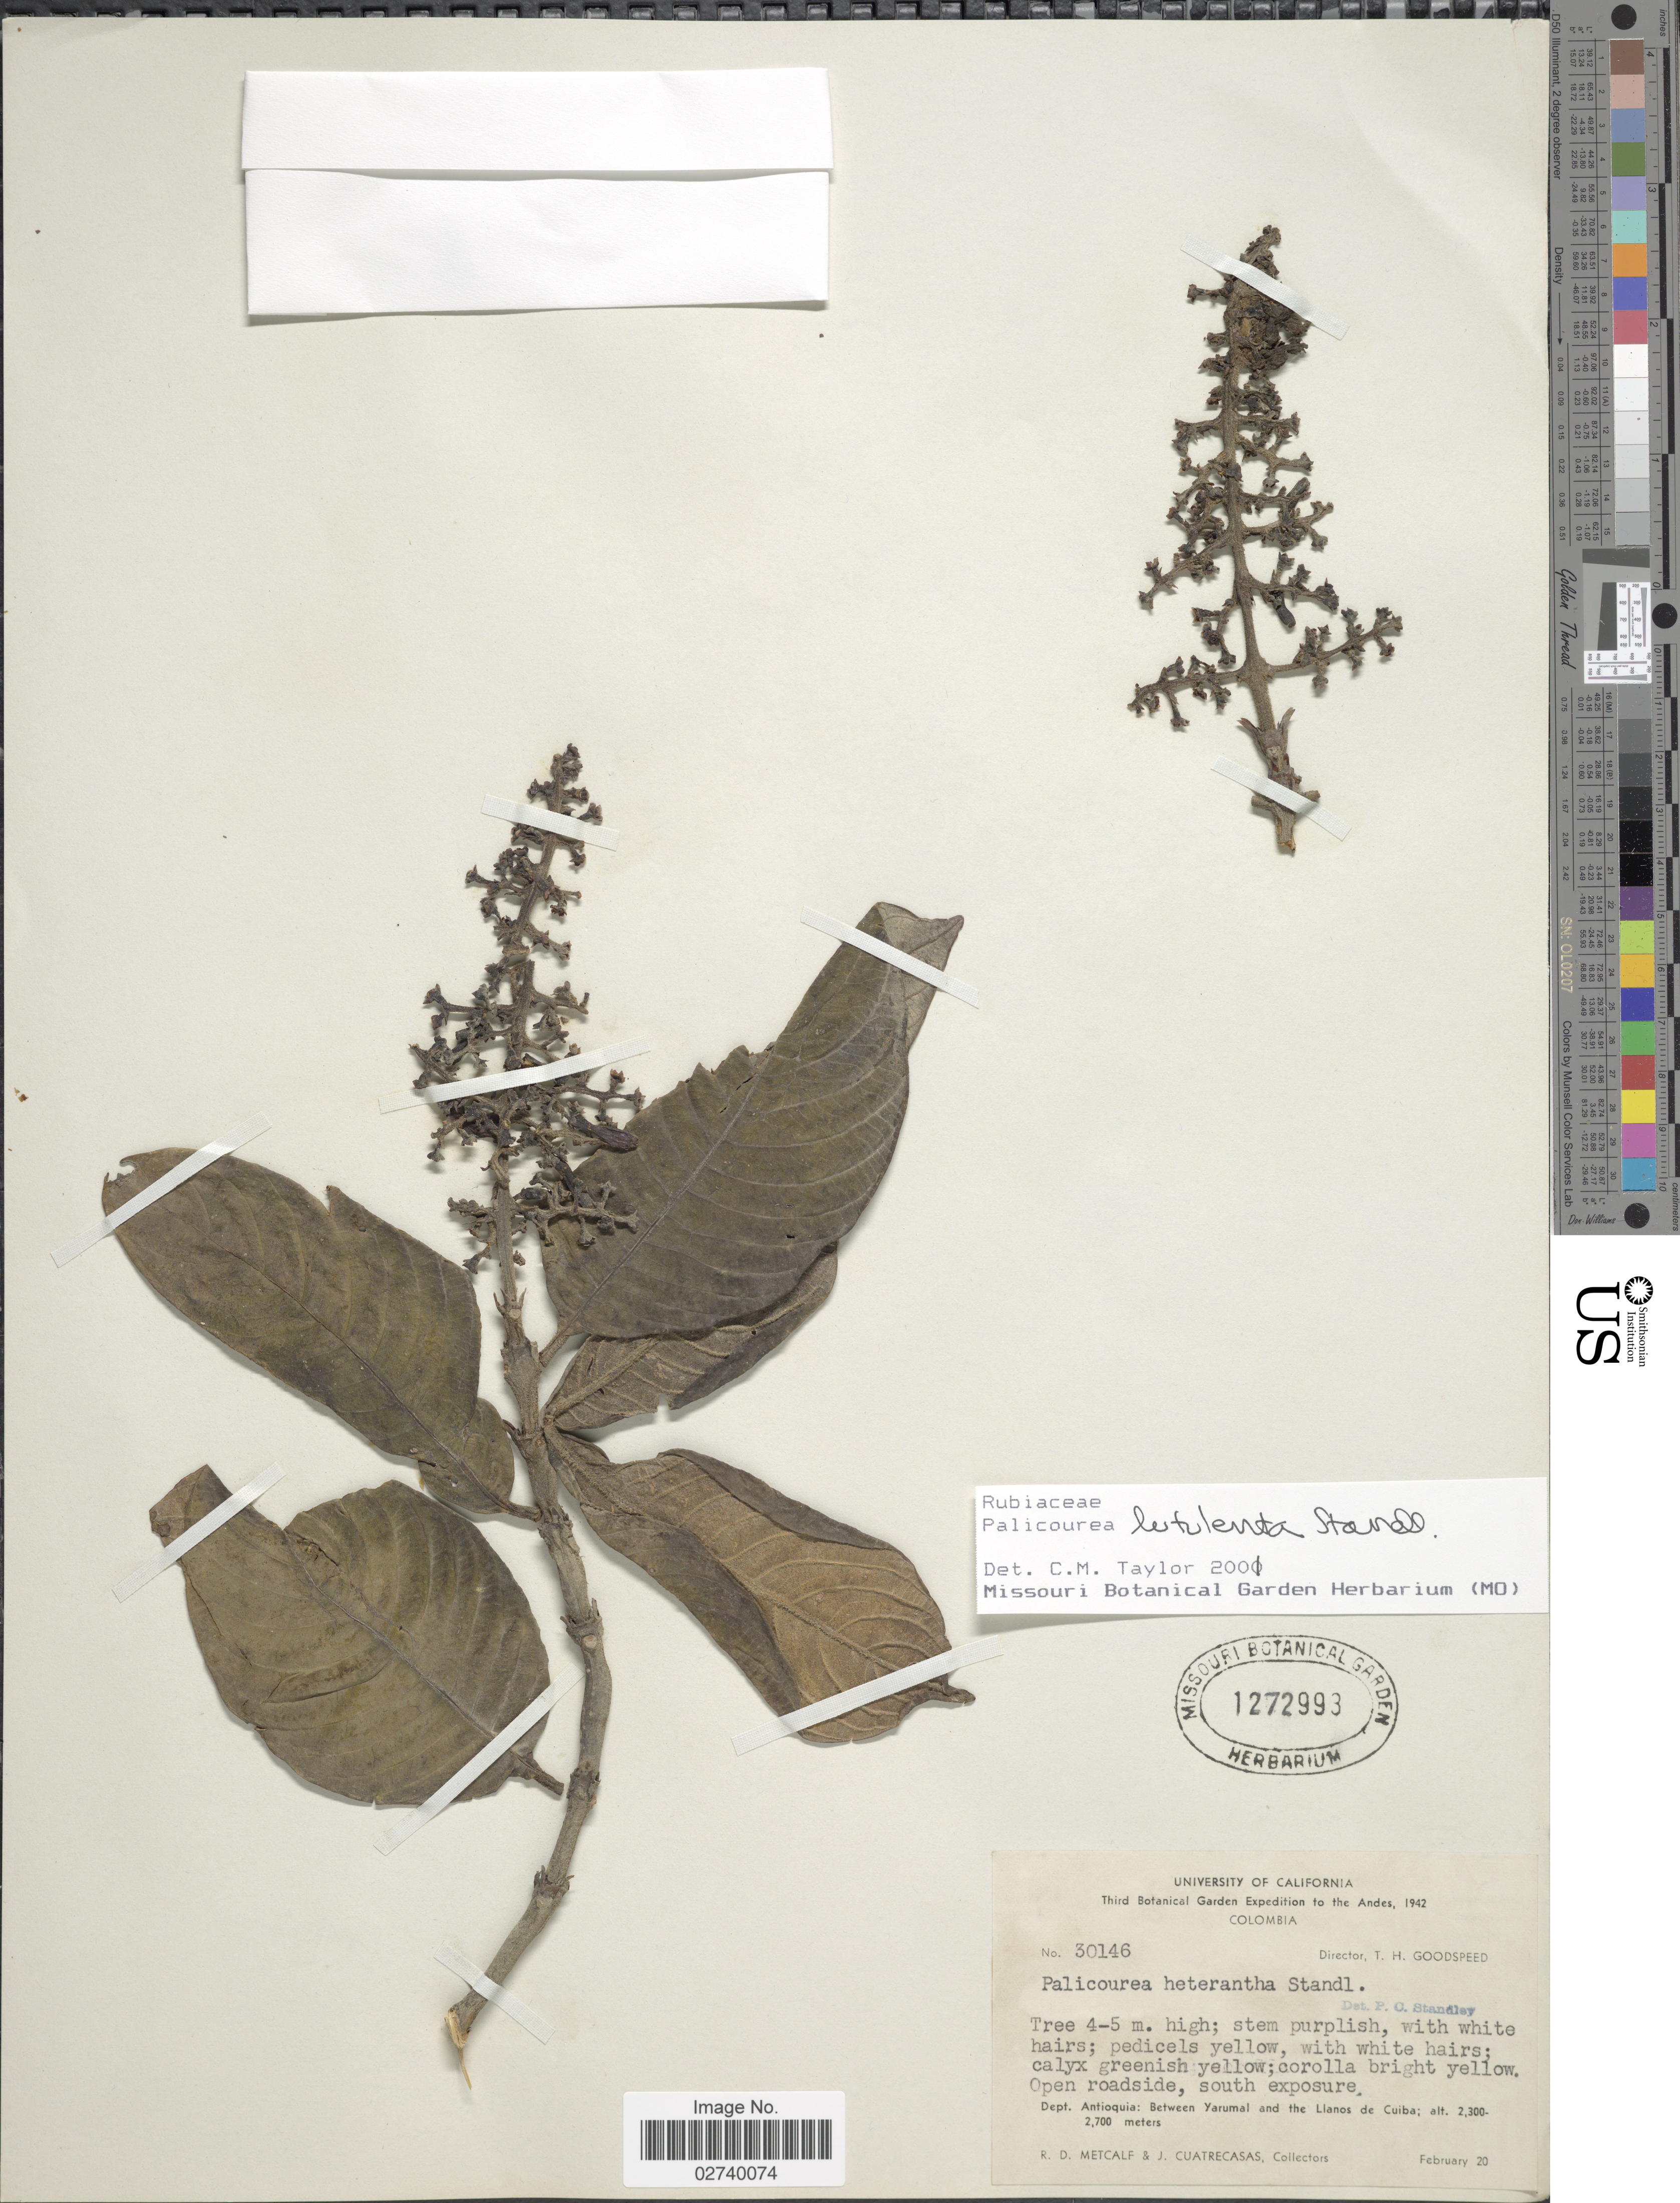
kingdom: Plantae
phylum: Tracheophyta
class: Magnoliopsida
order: Gentianales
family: Rubiaceae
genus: Palicourea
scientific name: Palicourea lutulenta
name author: Standl.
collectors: R. D. Metcalf & J. Cuatrecasas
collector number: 30146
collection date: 1942-02-20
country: Colombia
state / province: Antioquia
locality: Andes. Between Yarumal and the Llanos de Cuiba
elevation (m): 2300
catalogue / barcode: US 1272993